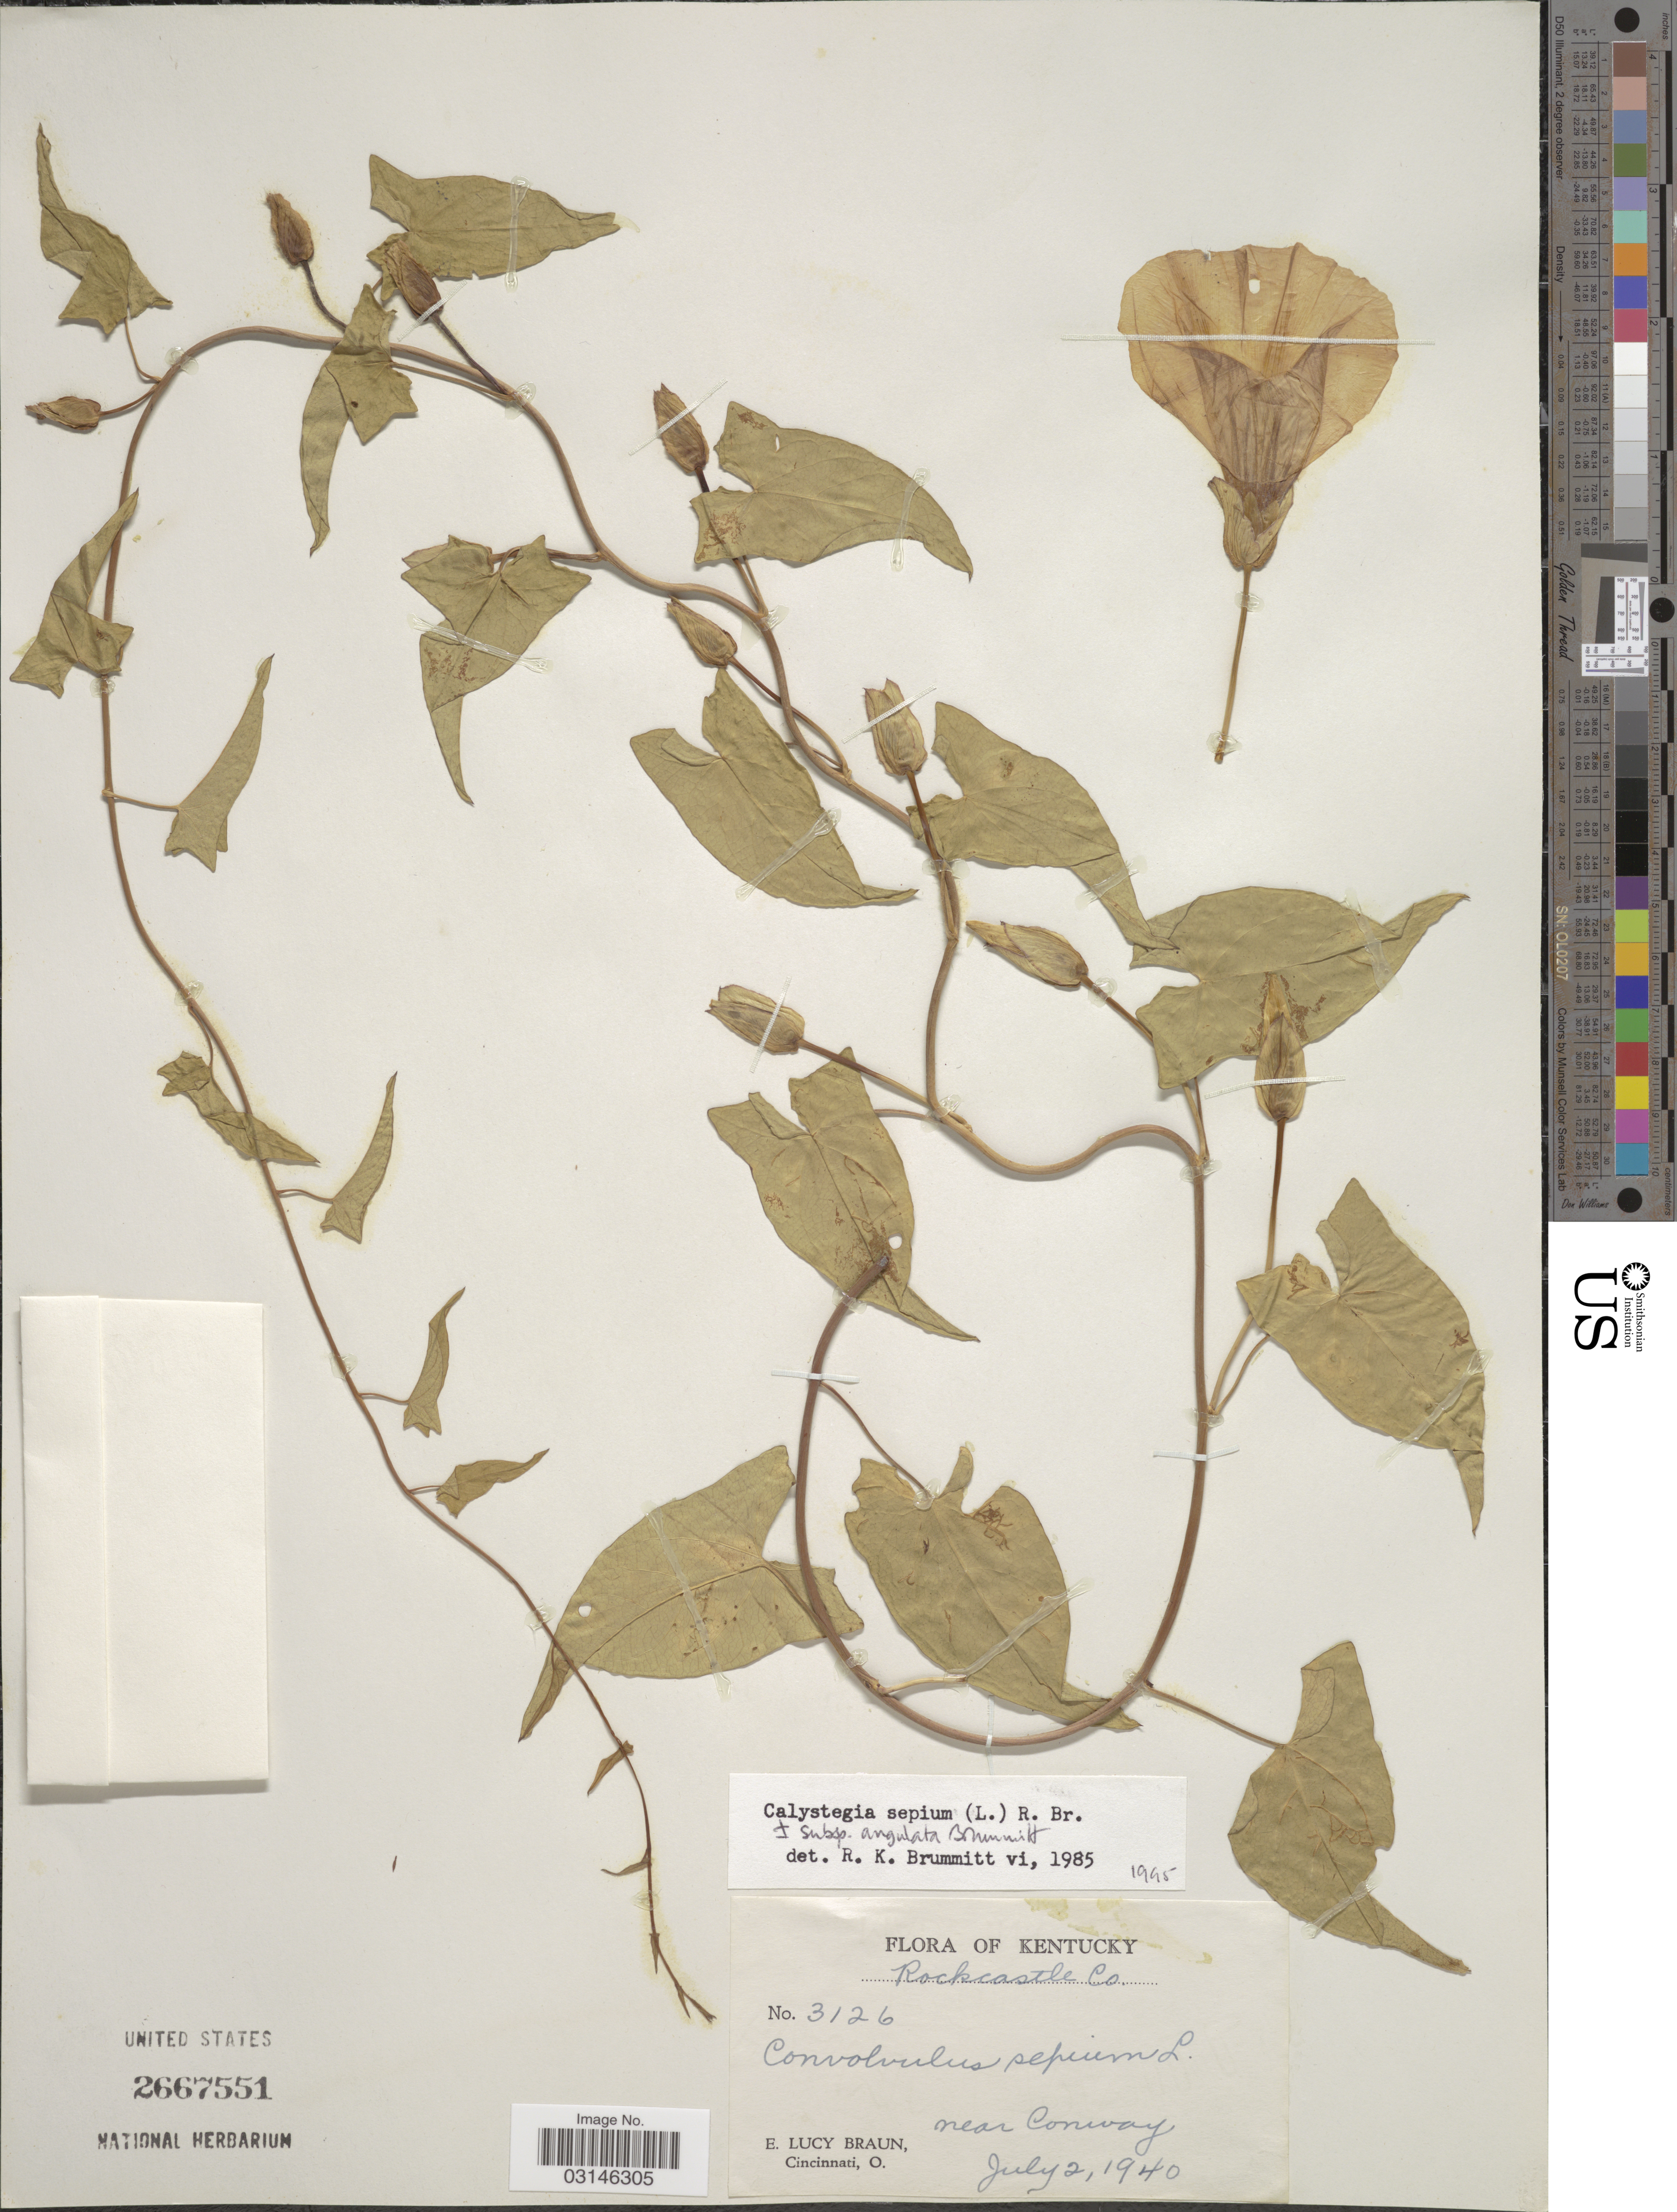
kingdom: Plantae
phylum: Tracheophyta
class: Magnoliopsida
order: Solanales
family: Convolvulaceae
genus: Calystegia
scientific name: Calystegia sepium subsp. angulata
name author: Brummitt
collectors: E. L. Braun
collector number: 3126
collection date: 1940-07-02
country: United States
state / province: Kentucky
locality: Rockcastle Co., near Conway.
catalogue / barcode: US 2667551